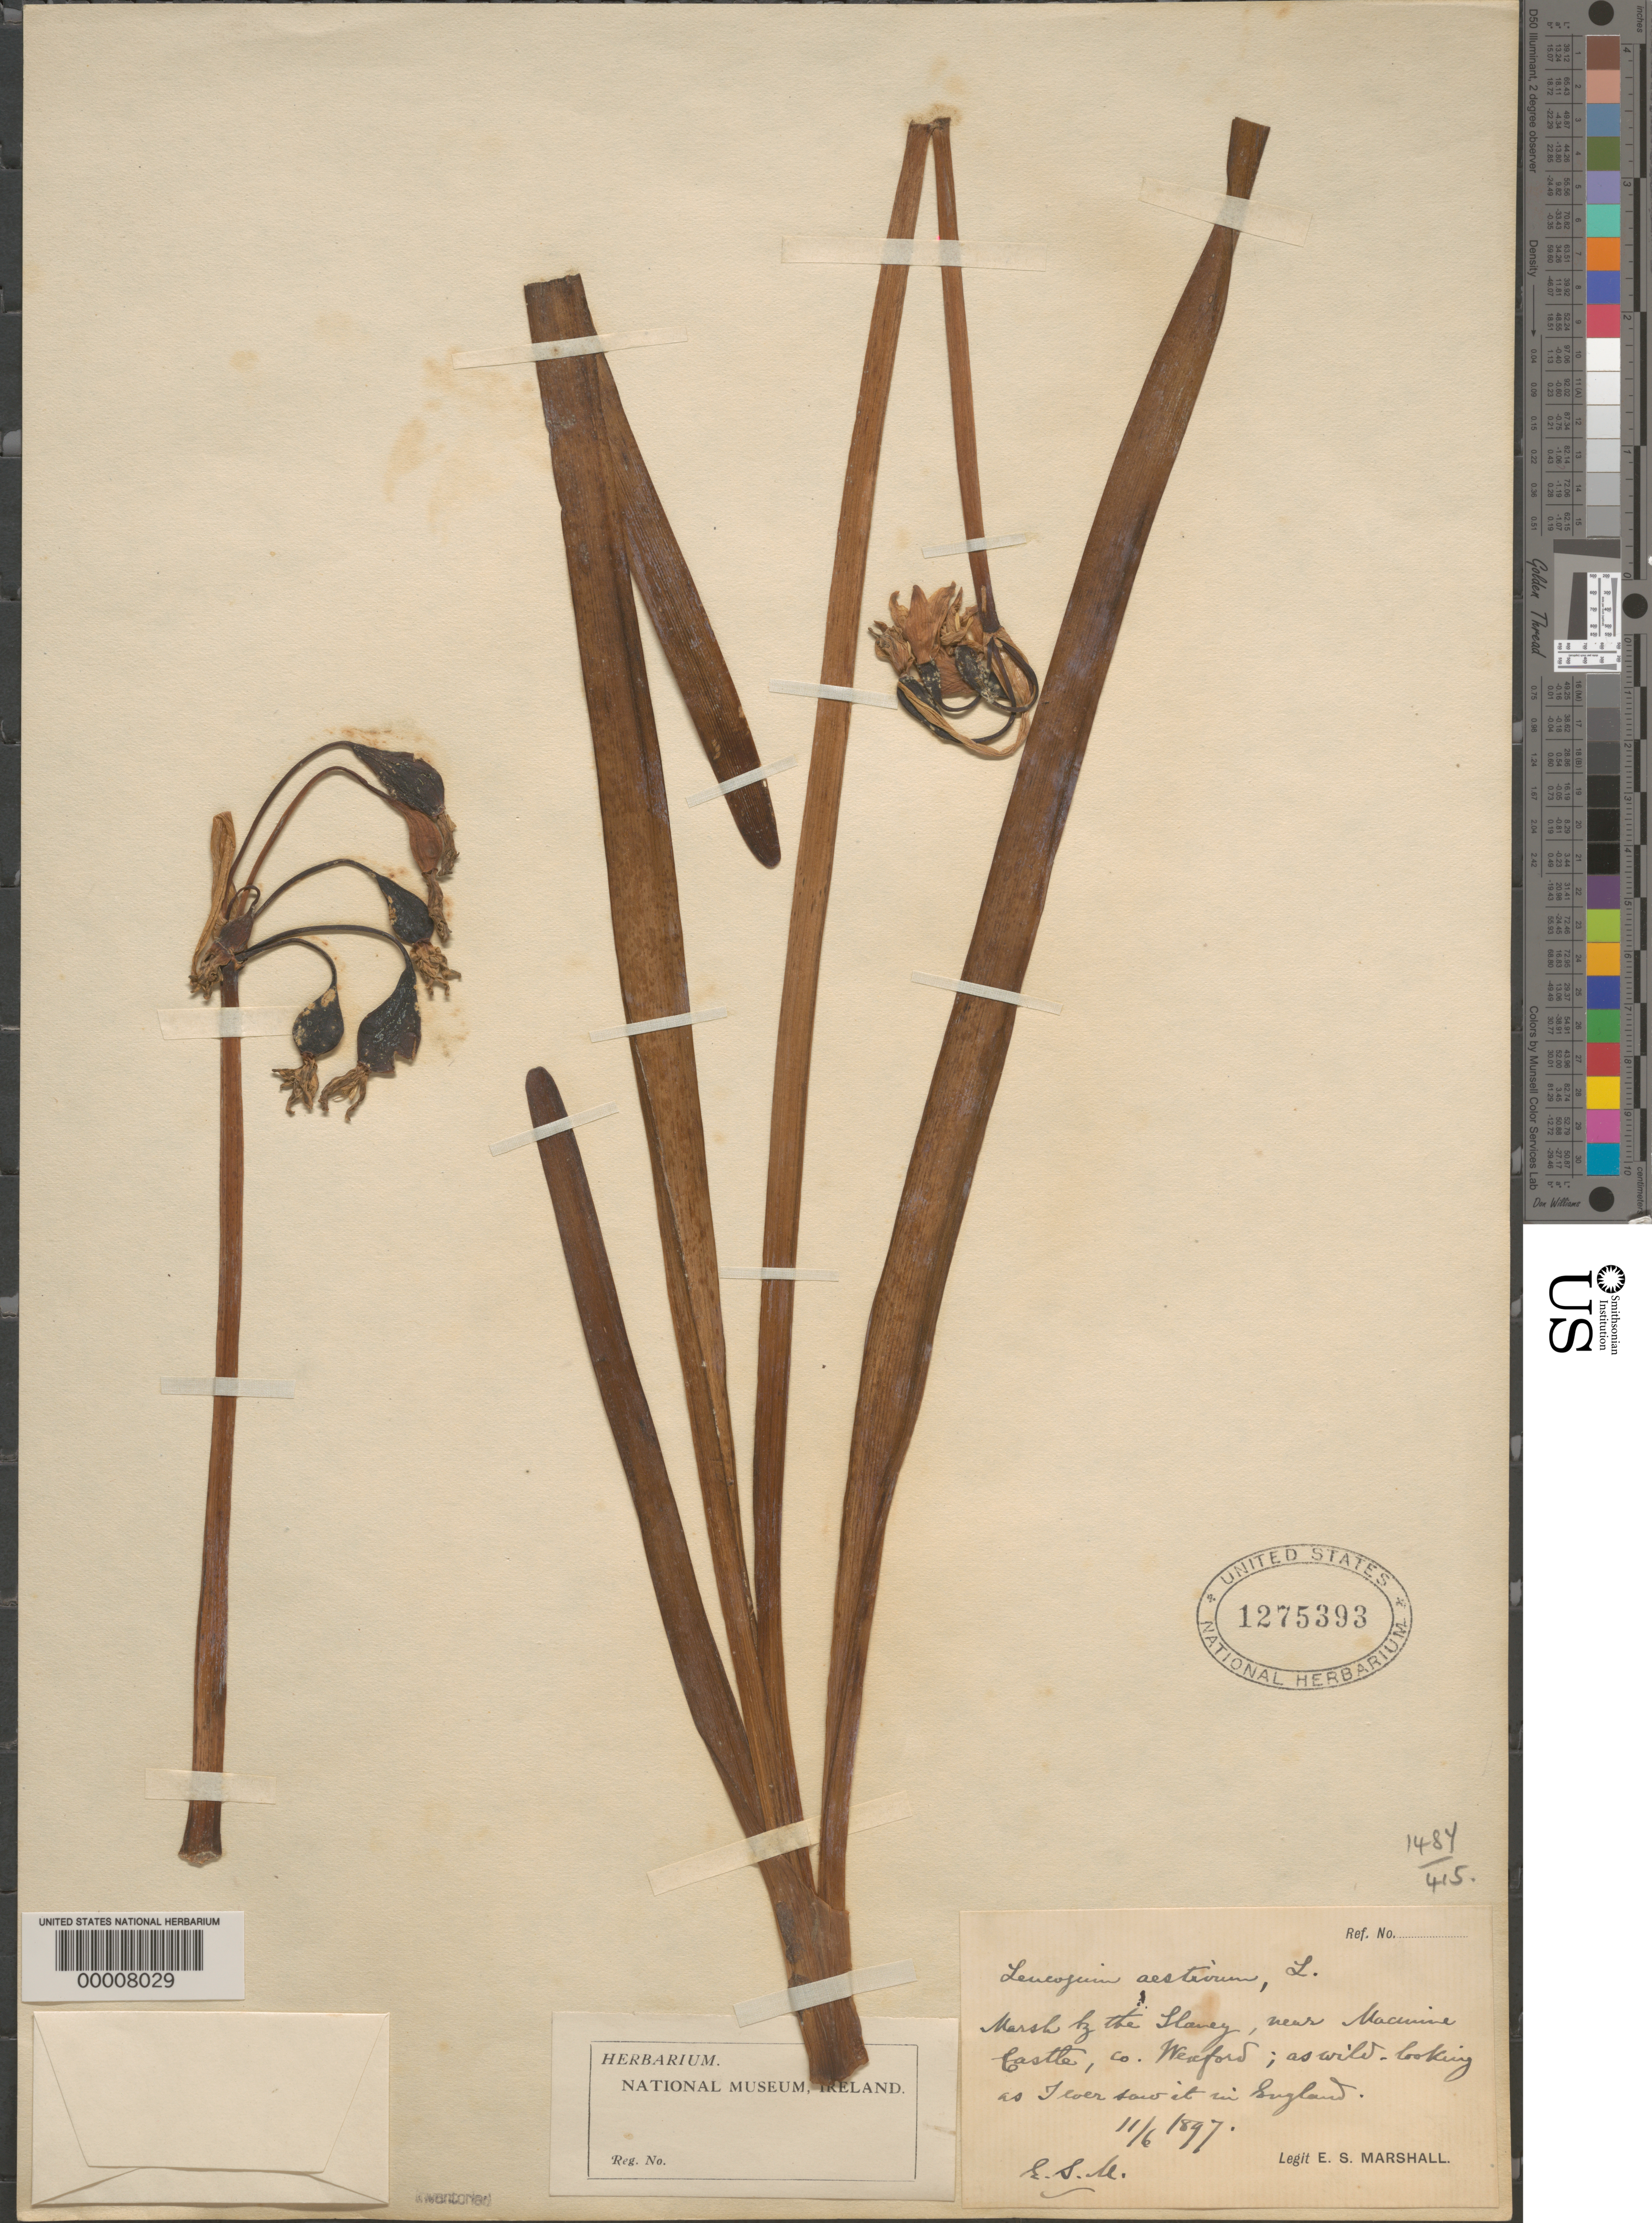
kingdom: Plantae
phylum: Tracheophyta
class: Liliopsida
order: Asparagales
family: Amaryllidaceae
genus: Leucojum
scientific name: Leucojum aestivum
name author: L.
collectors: E. S. Marshall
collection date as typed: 11 Jun 1897 or 06 Nov 1897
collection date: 1897-06-11 or 1897-11-06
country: Ireland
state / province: Leinster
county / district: Wexford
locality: By the slaney river, near macinine castle, leinster province/region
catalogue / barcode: US 1275393